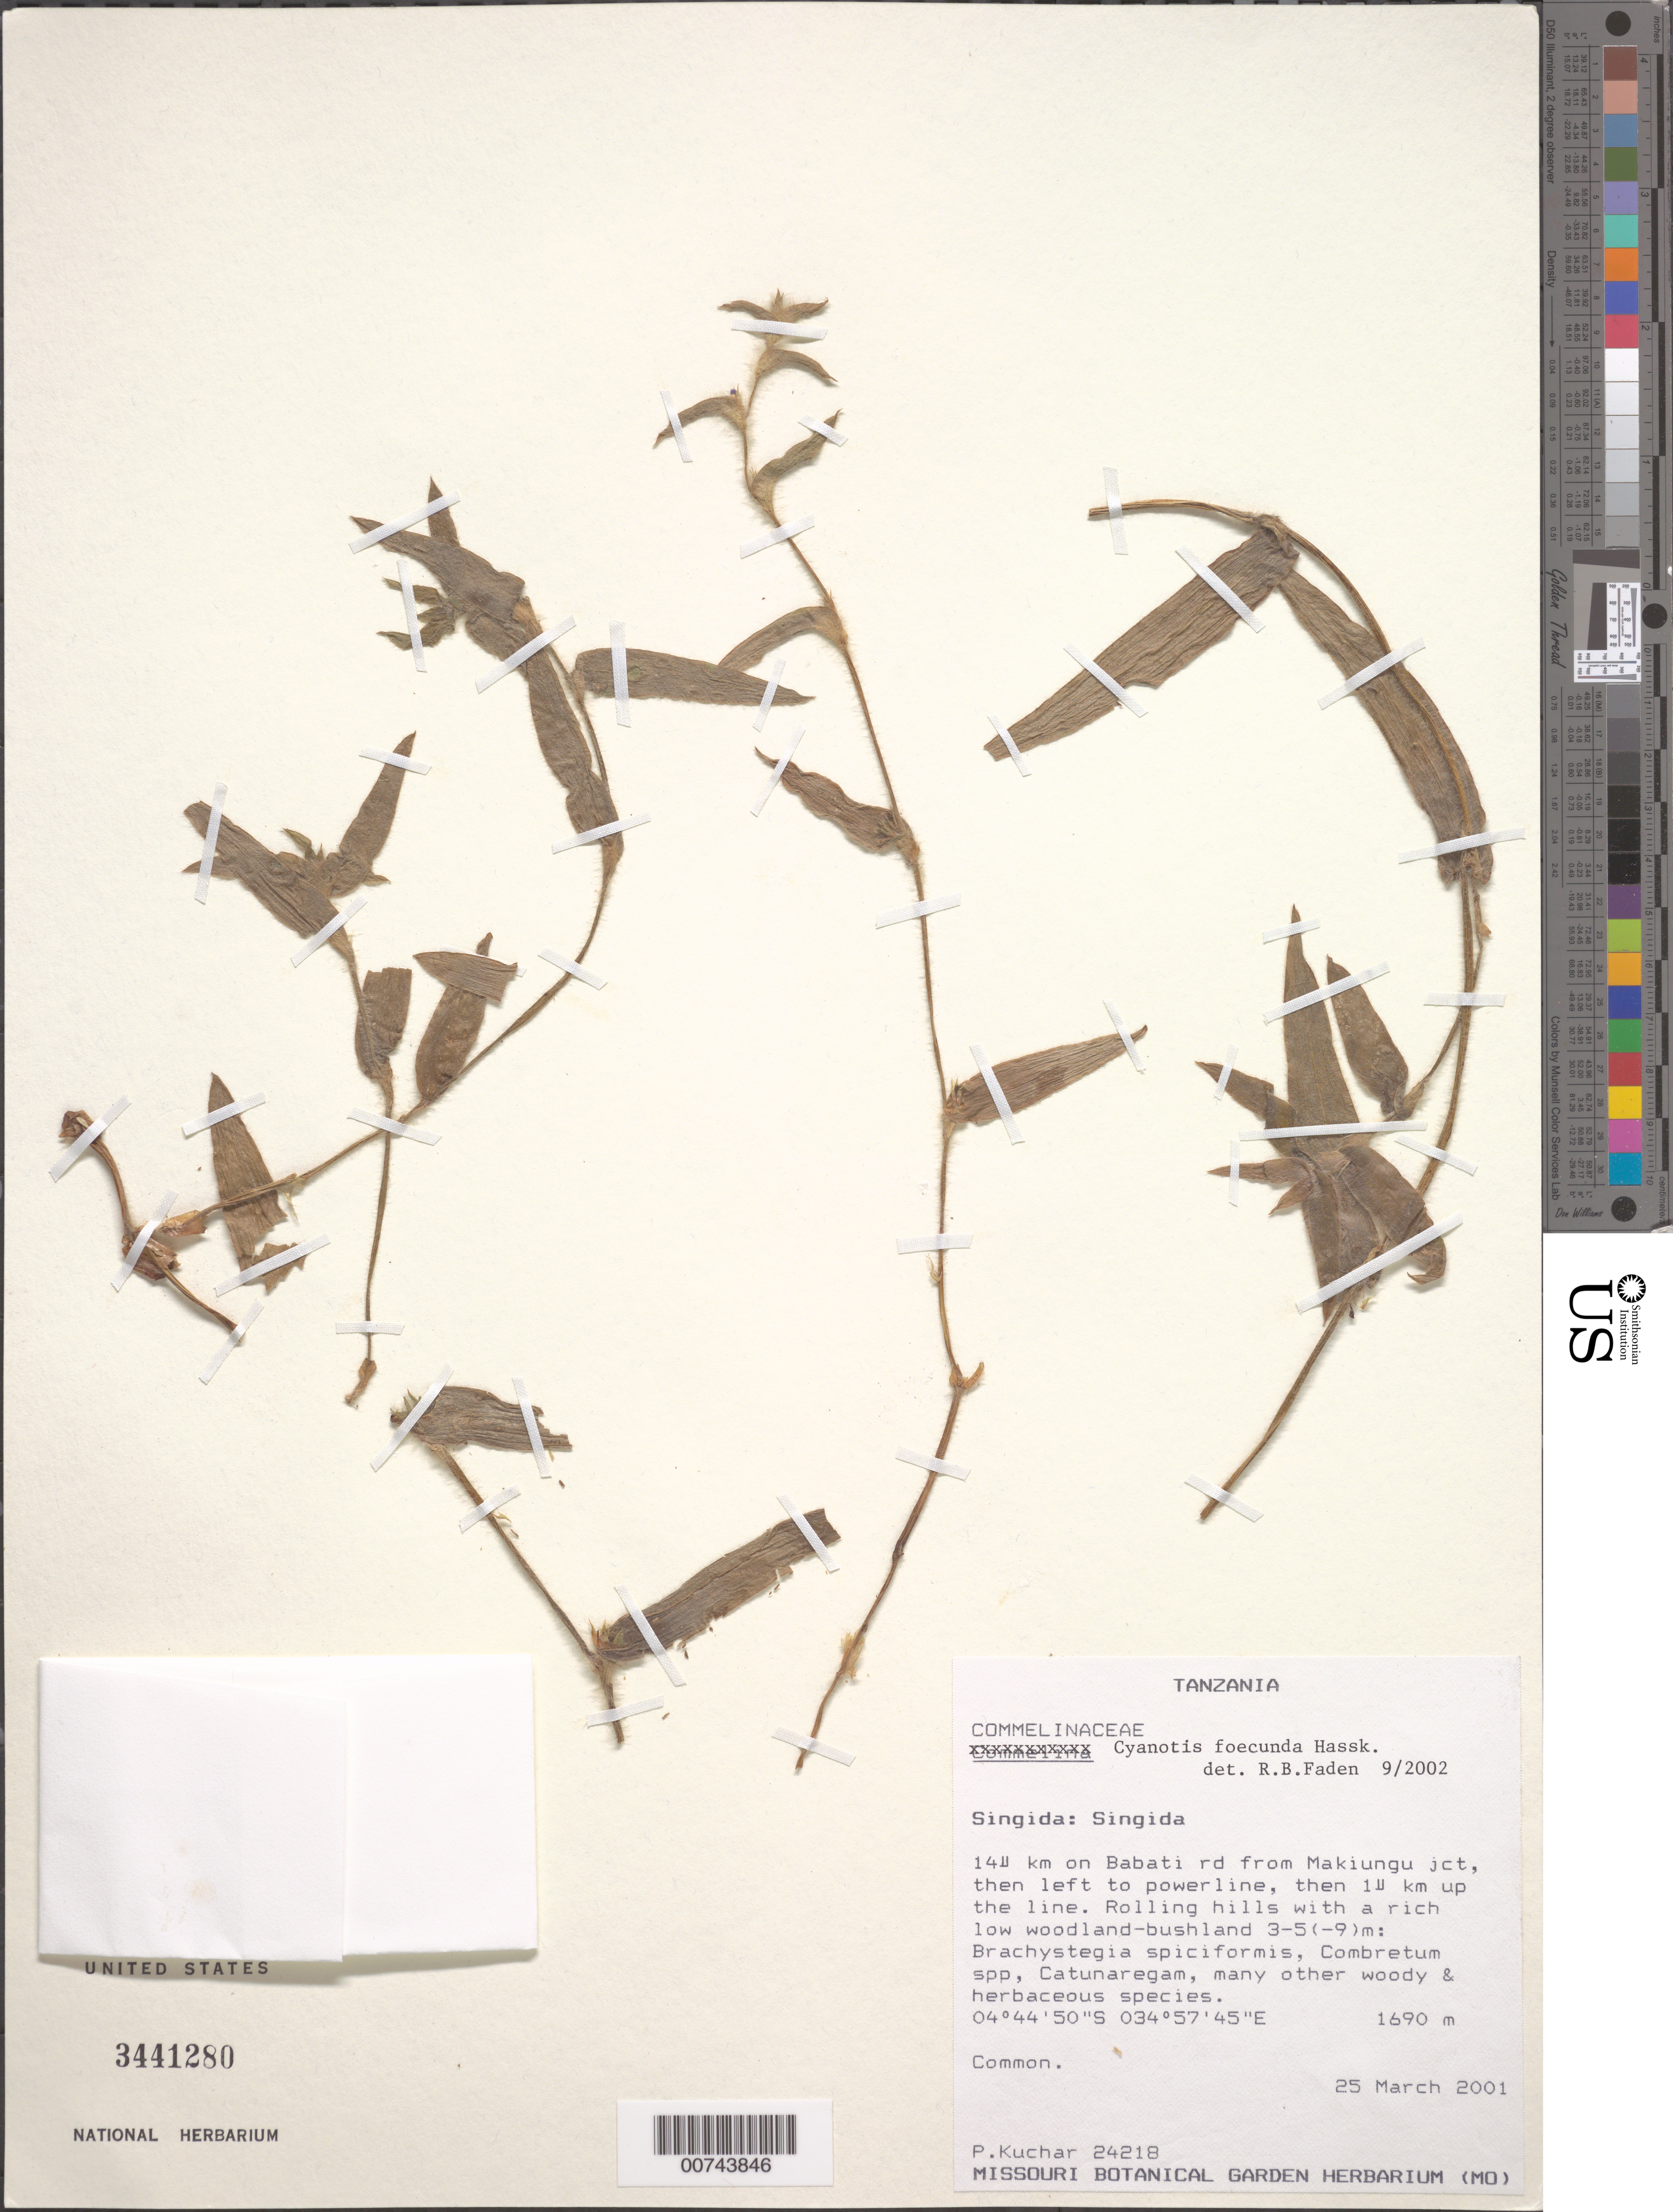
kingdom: Plantae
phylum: Tracheophyta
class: Liliopsida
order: Commelinales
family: Commelinaceae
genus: Cyanotis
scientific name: Cyanotis foecunda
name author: DC. ex Hassk.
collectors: P. Kuchar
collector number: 24218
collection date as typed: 25 Mar 2001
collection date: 2001-03-25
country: Tanzania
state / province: Singida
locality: Singida, Babari Rd. from Makiungu jct.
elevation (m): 1690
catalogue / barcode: US 3441280